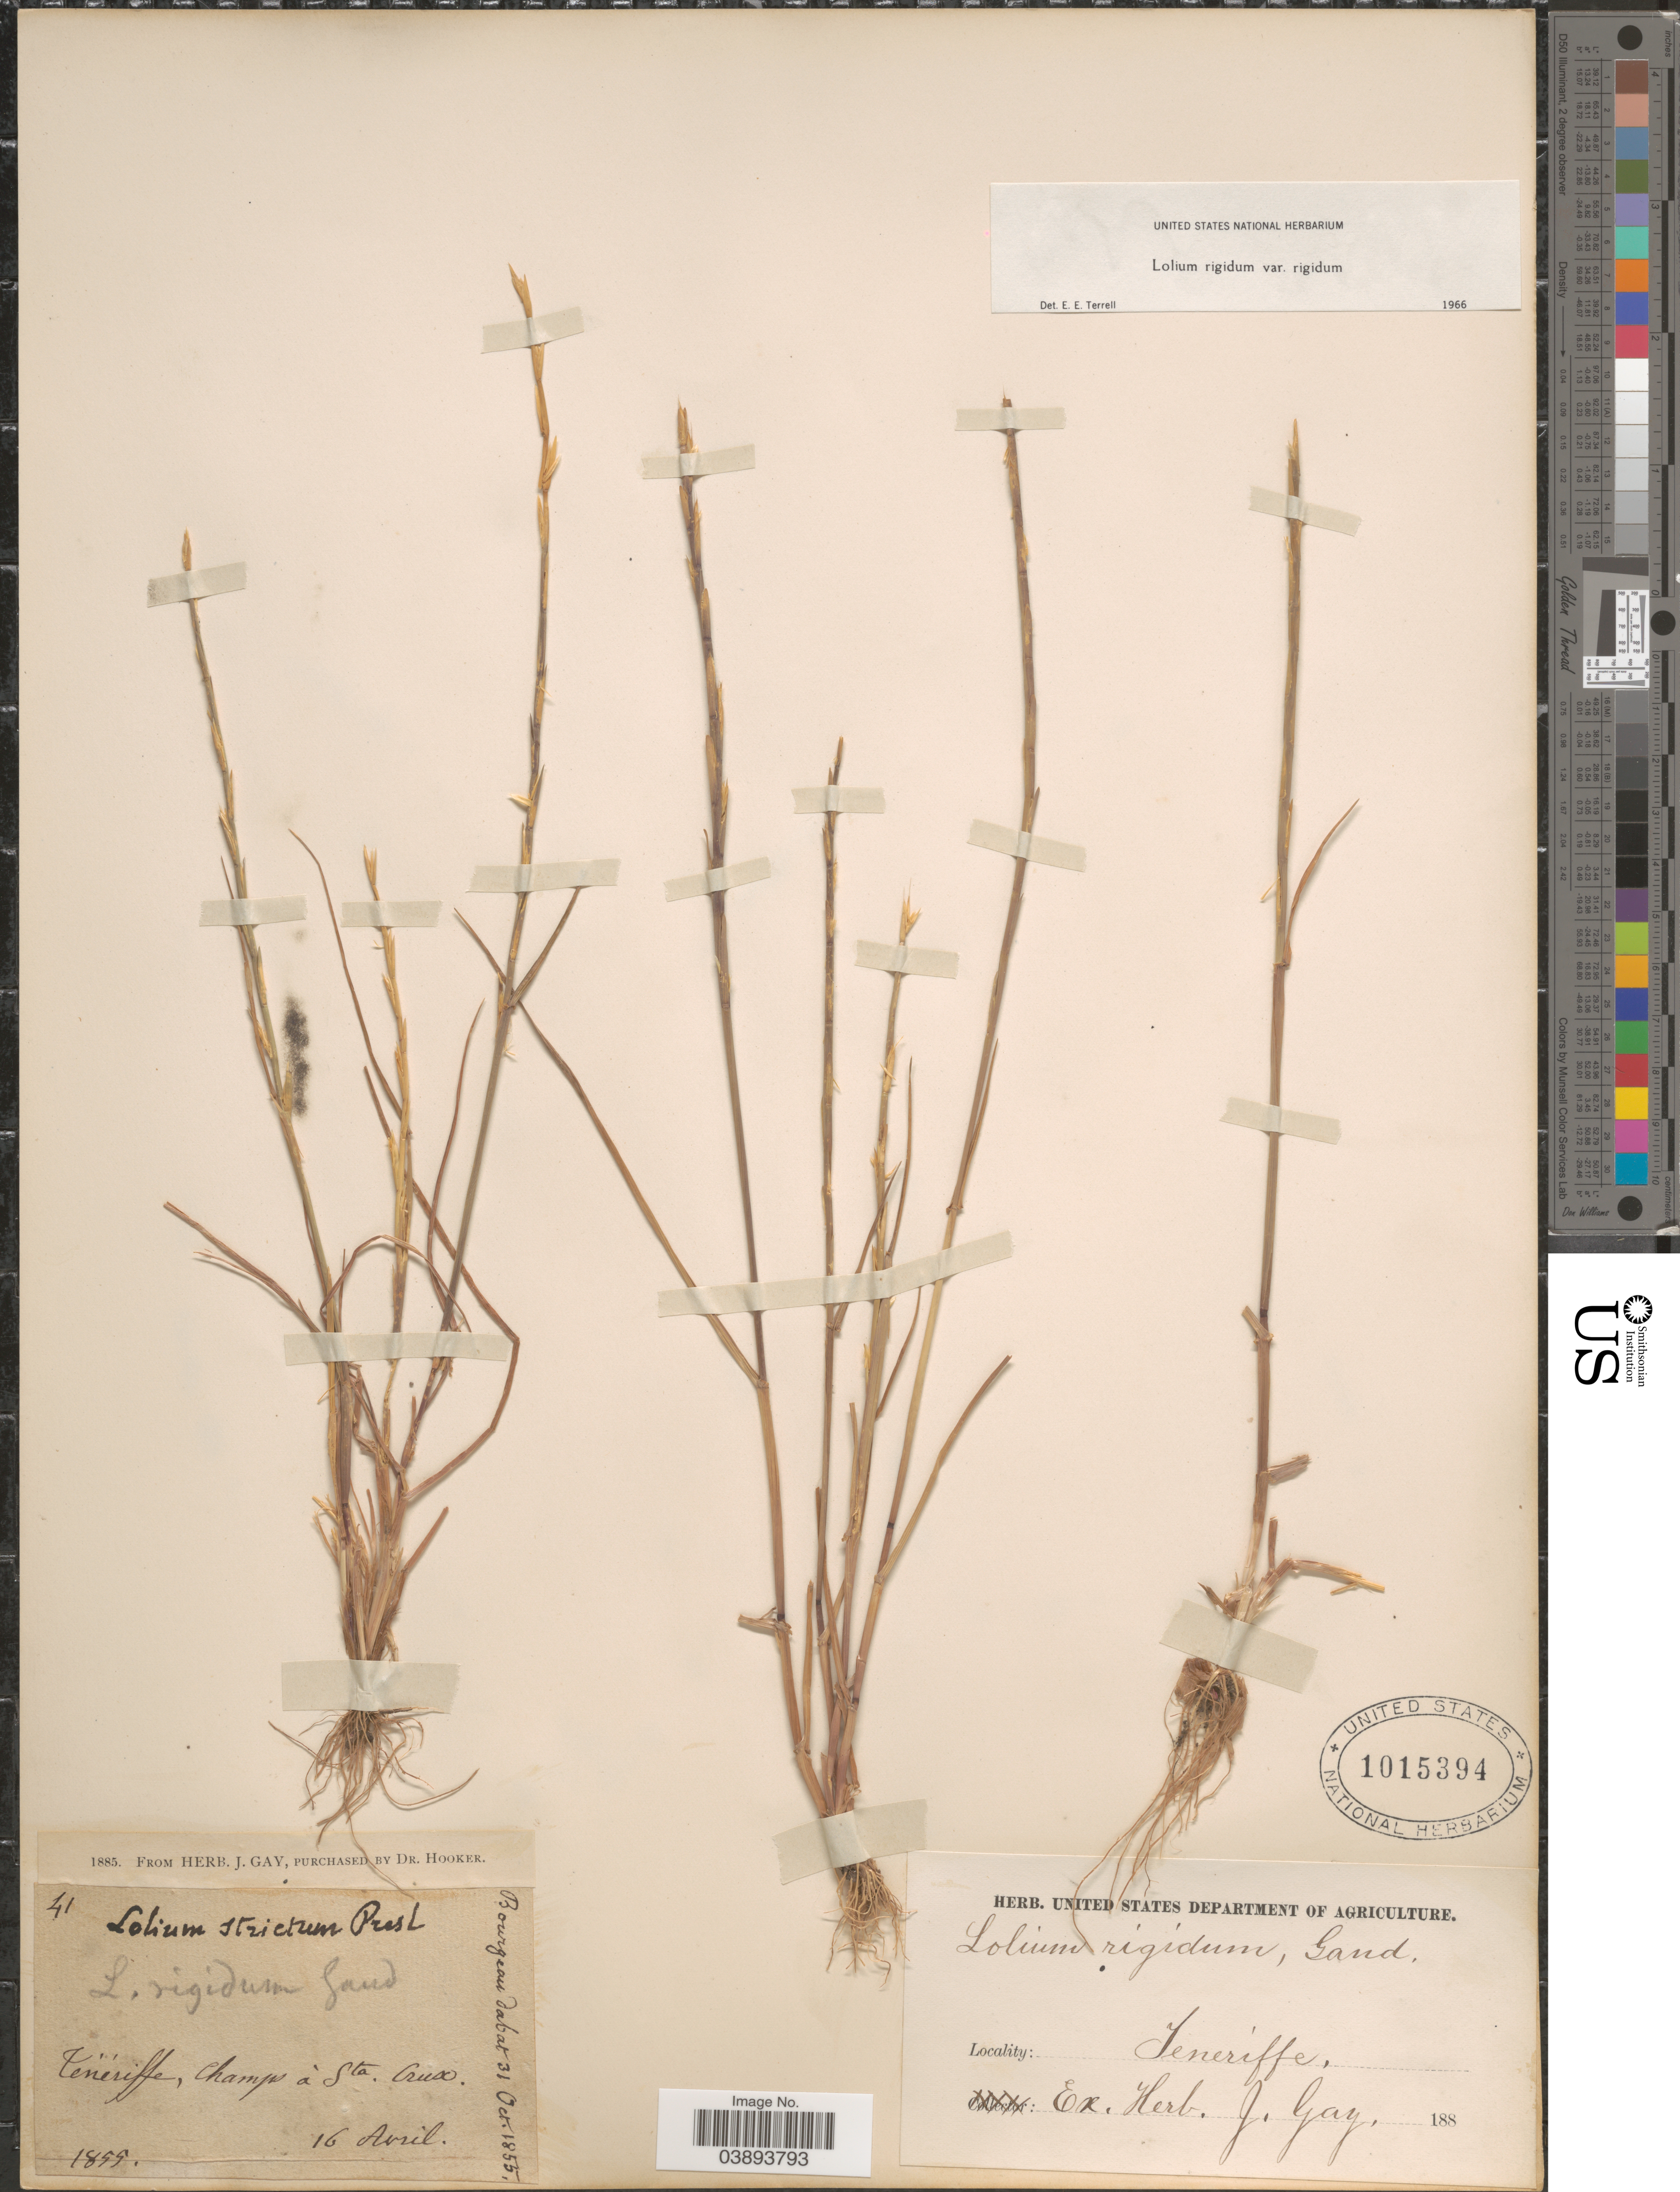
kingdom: Plantae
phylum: Tracheophyta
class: Liliopsida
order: Poales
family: Poaceae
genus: Lolium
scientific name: Lolium rigidum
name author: Gaudin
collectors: -. Bourgeau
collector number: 41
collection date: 1855-04-16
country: Spain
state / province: Canarias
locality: Ténériffe, Champs à Sta. Crux.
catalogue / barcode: US 1015394